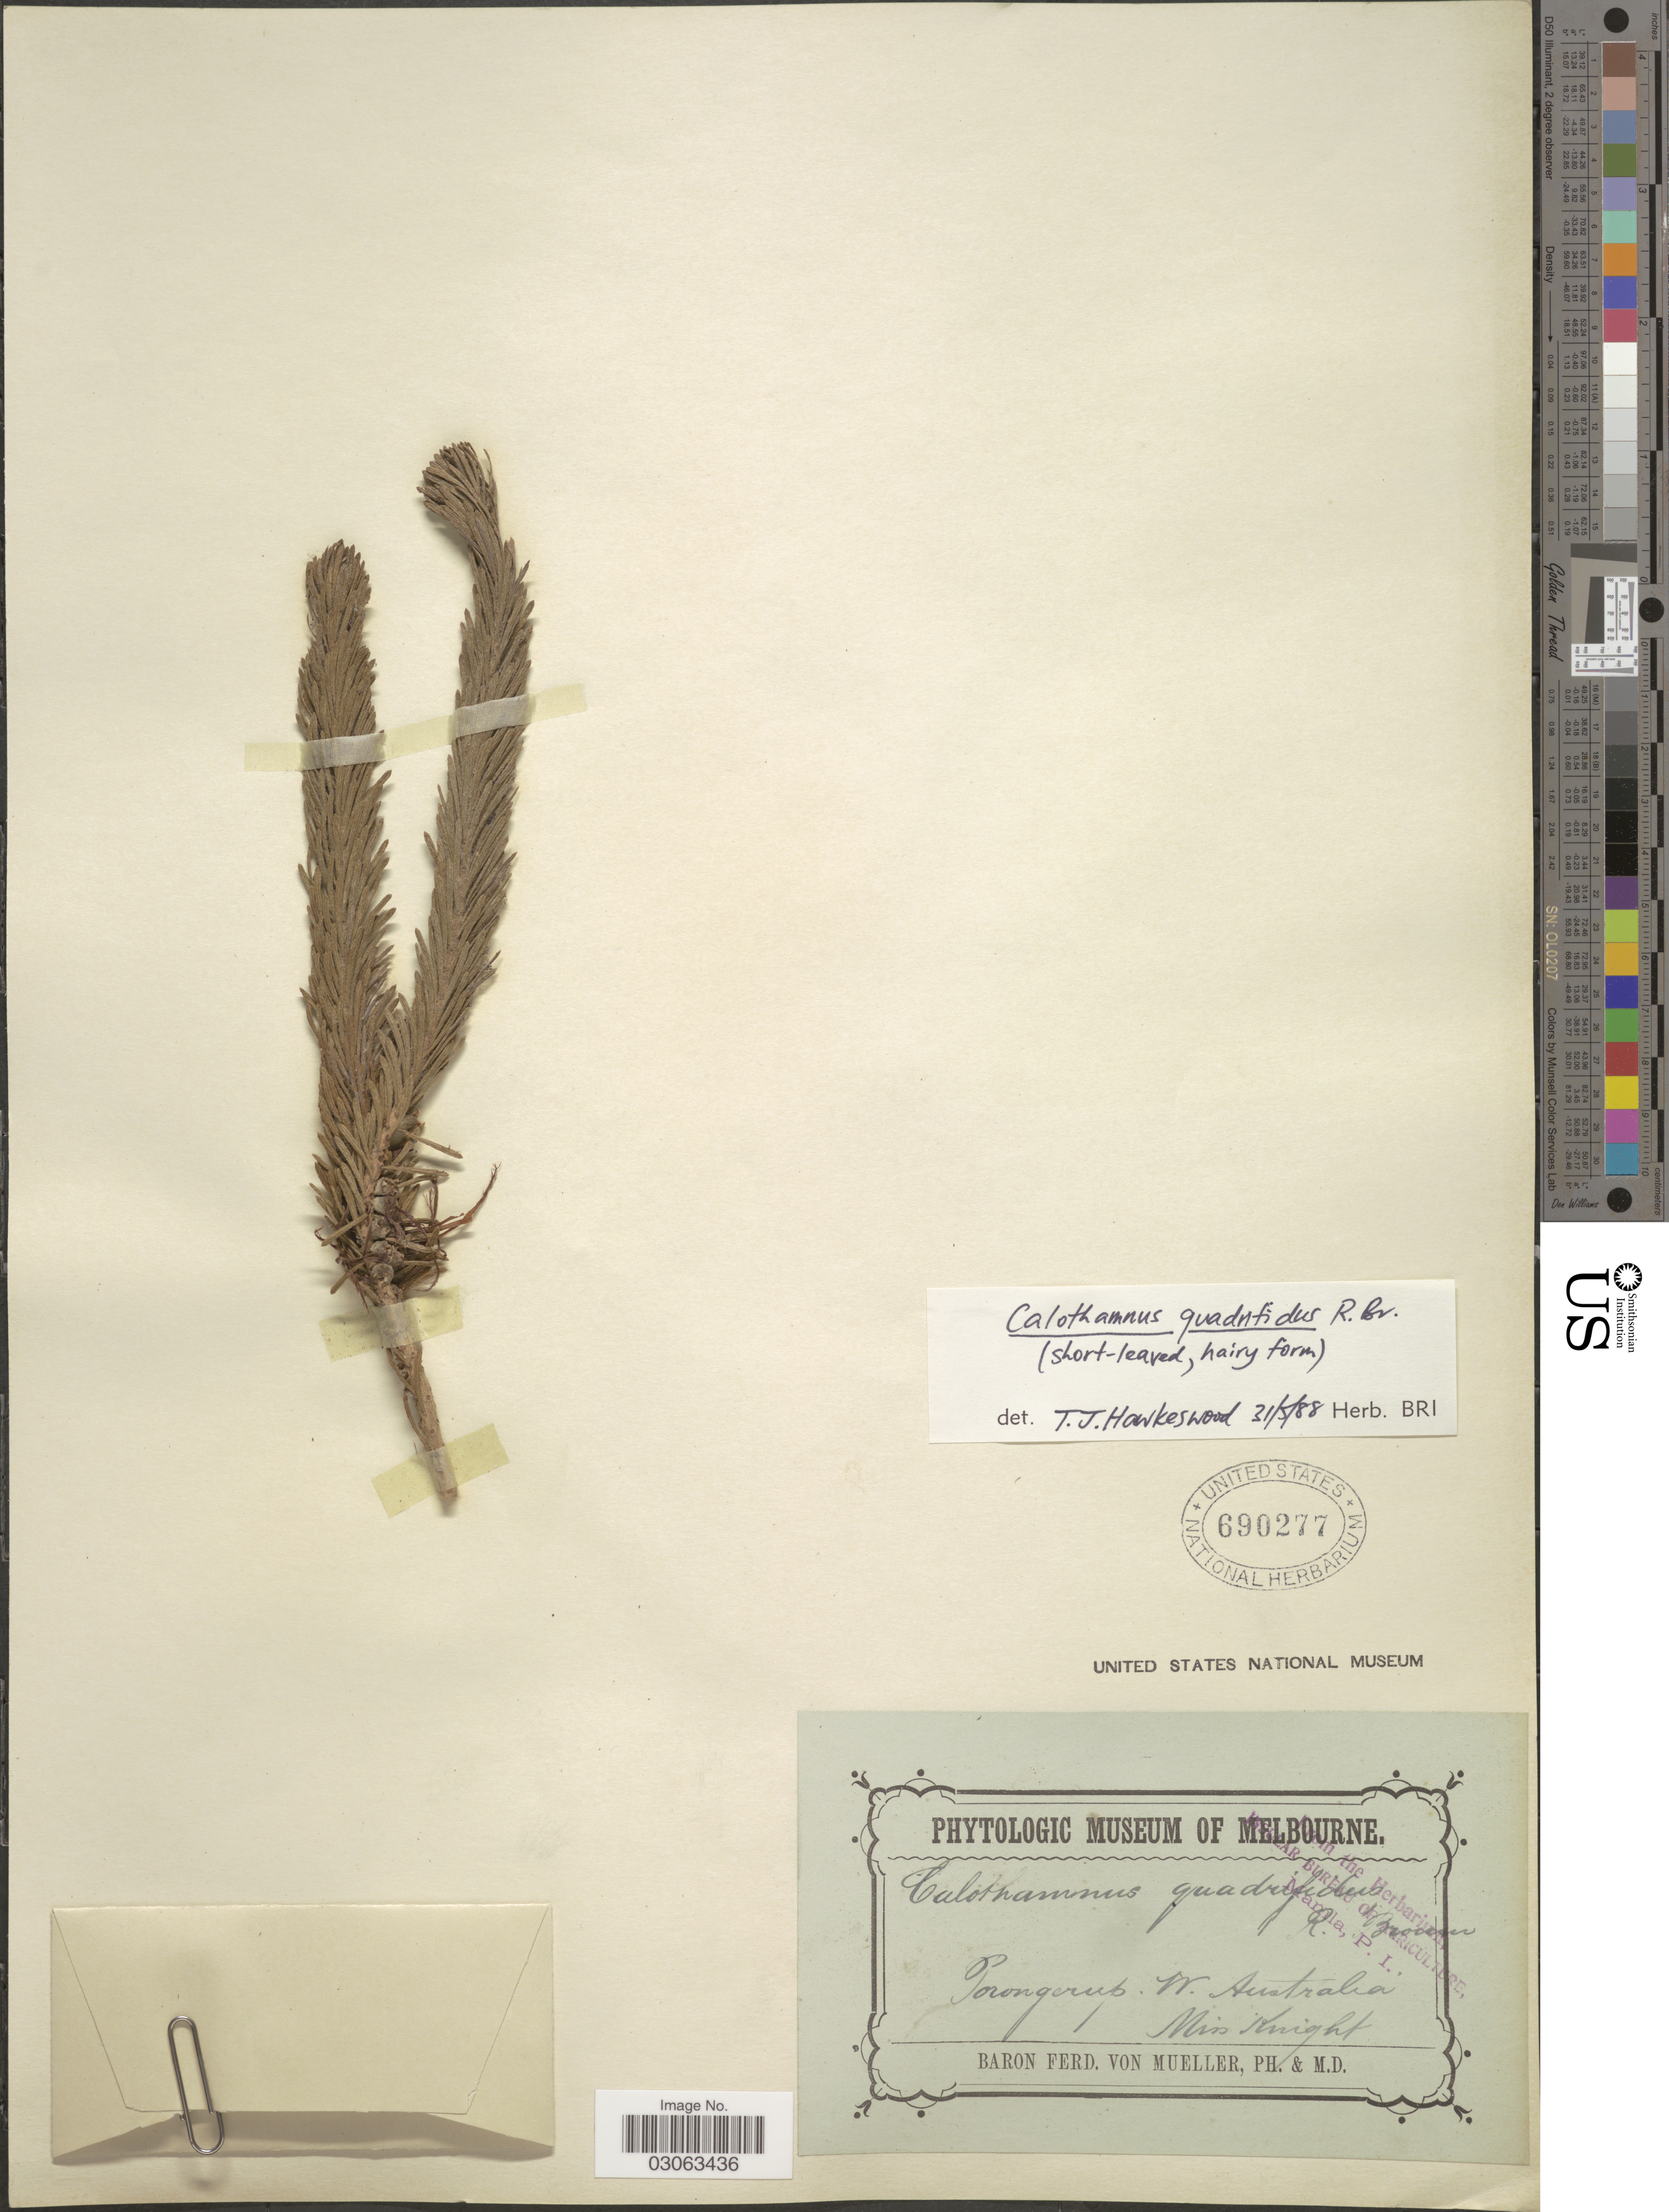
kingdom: Plantae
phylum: Tracheophyta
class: Magnoliopsida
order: Myrtales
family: Myrtaceae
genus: Calothamnus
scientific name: Calothamnus quadrifidus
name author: R. Br.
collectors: Miss Knight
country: Australia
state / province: Western Australia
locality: Porongerup. W. Australia.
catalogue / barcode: US 690277